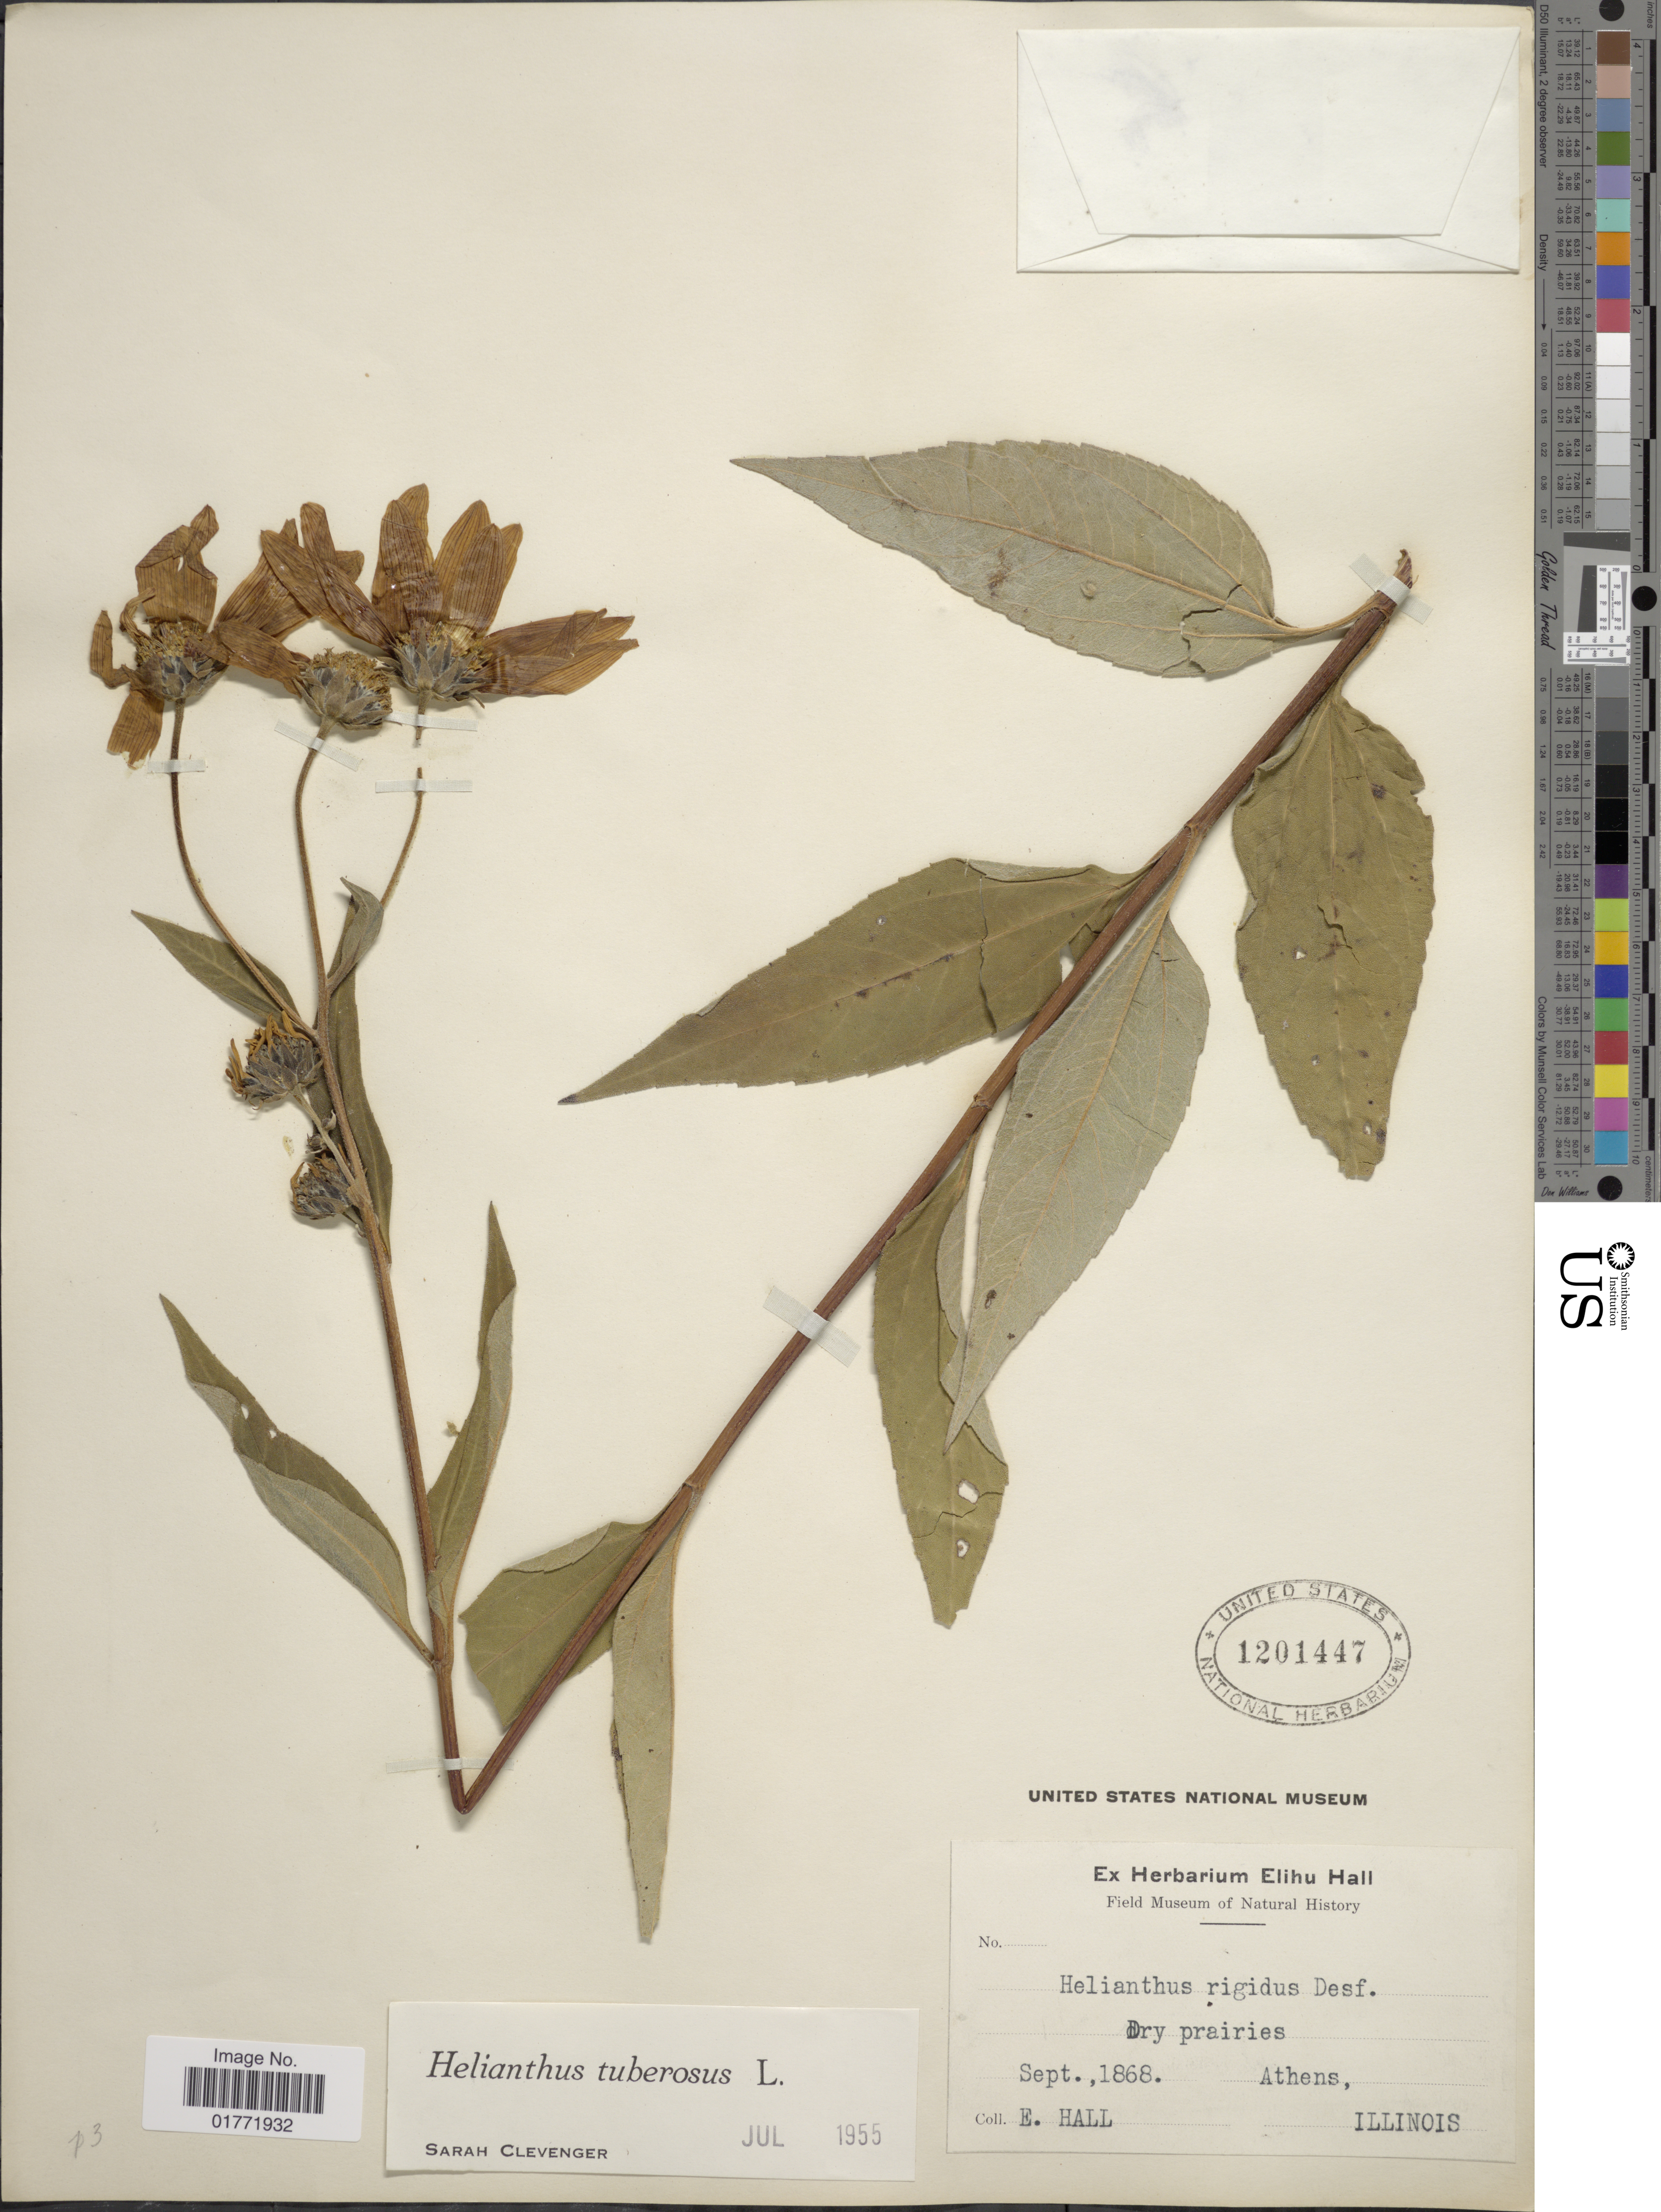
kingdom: Plantae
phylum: Tracheophyta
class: Magnoliopsida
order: Asterales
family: Asteraceae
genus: Helianthus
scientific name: Helianthus tuberosus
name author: L.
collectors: E. Hall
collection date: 1868-09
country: United States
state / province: Illinois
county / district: Menard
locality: Athens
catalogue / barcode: US 1201447